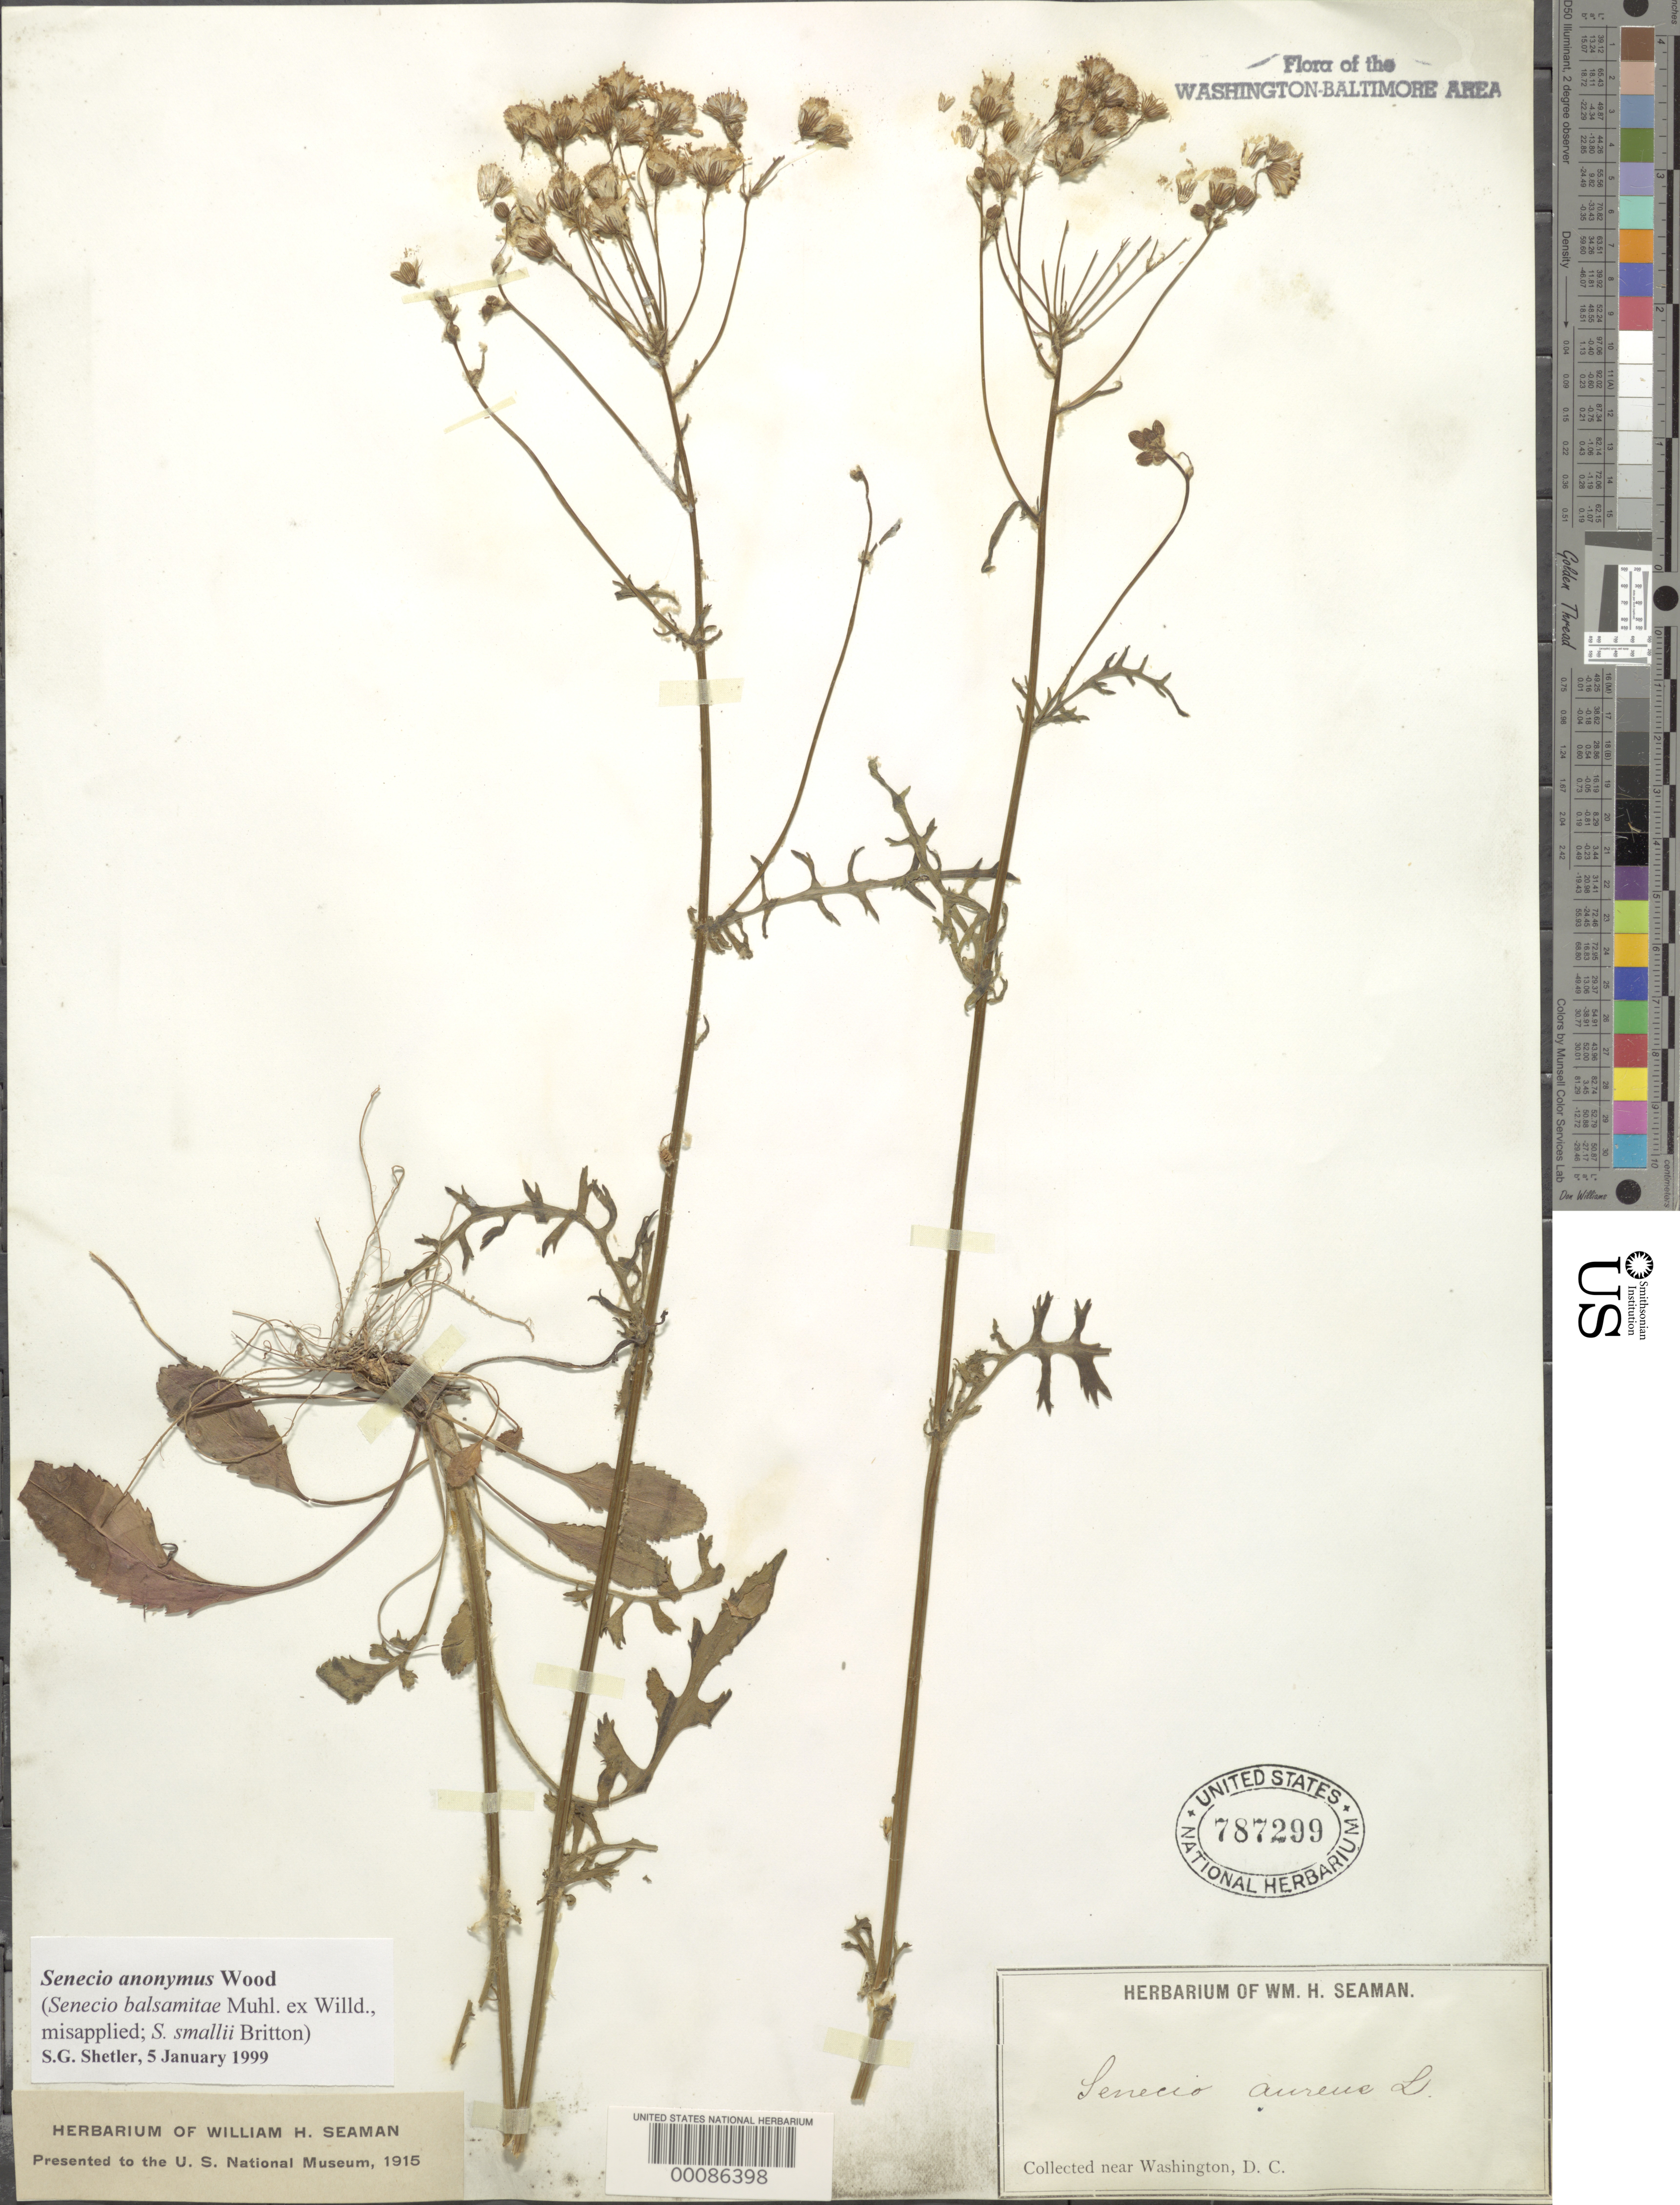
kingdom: Plantae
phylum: Tracheophyta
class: Magnoliopsida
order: Asterales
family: Asteraceae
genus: Packera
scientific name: Packera anonyma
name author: (Alph. Wood) W.A. Weber & Á. Löve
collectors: W. Seaman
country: United States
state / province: District of Columbia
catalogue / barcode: US 787299